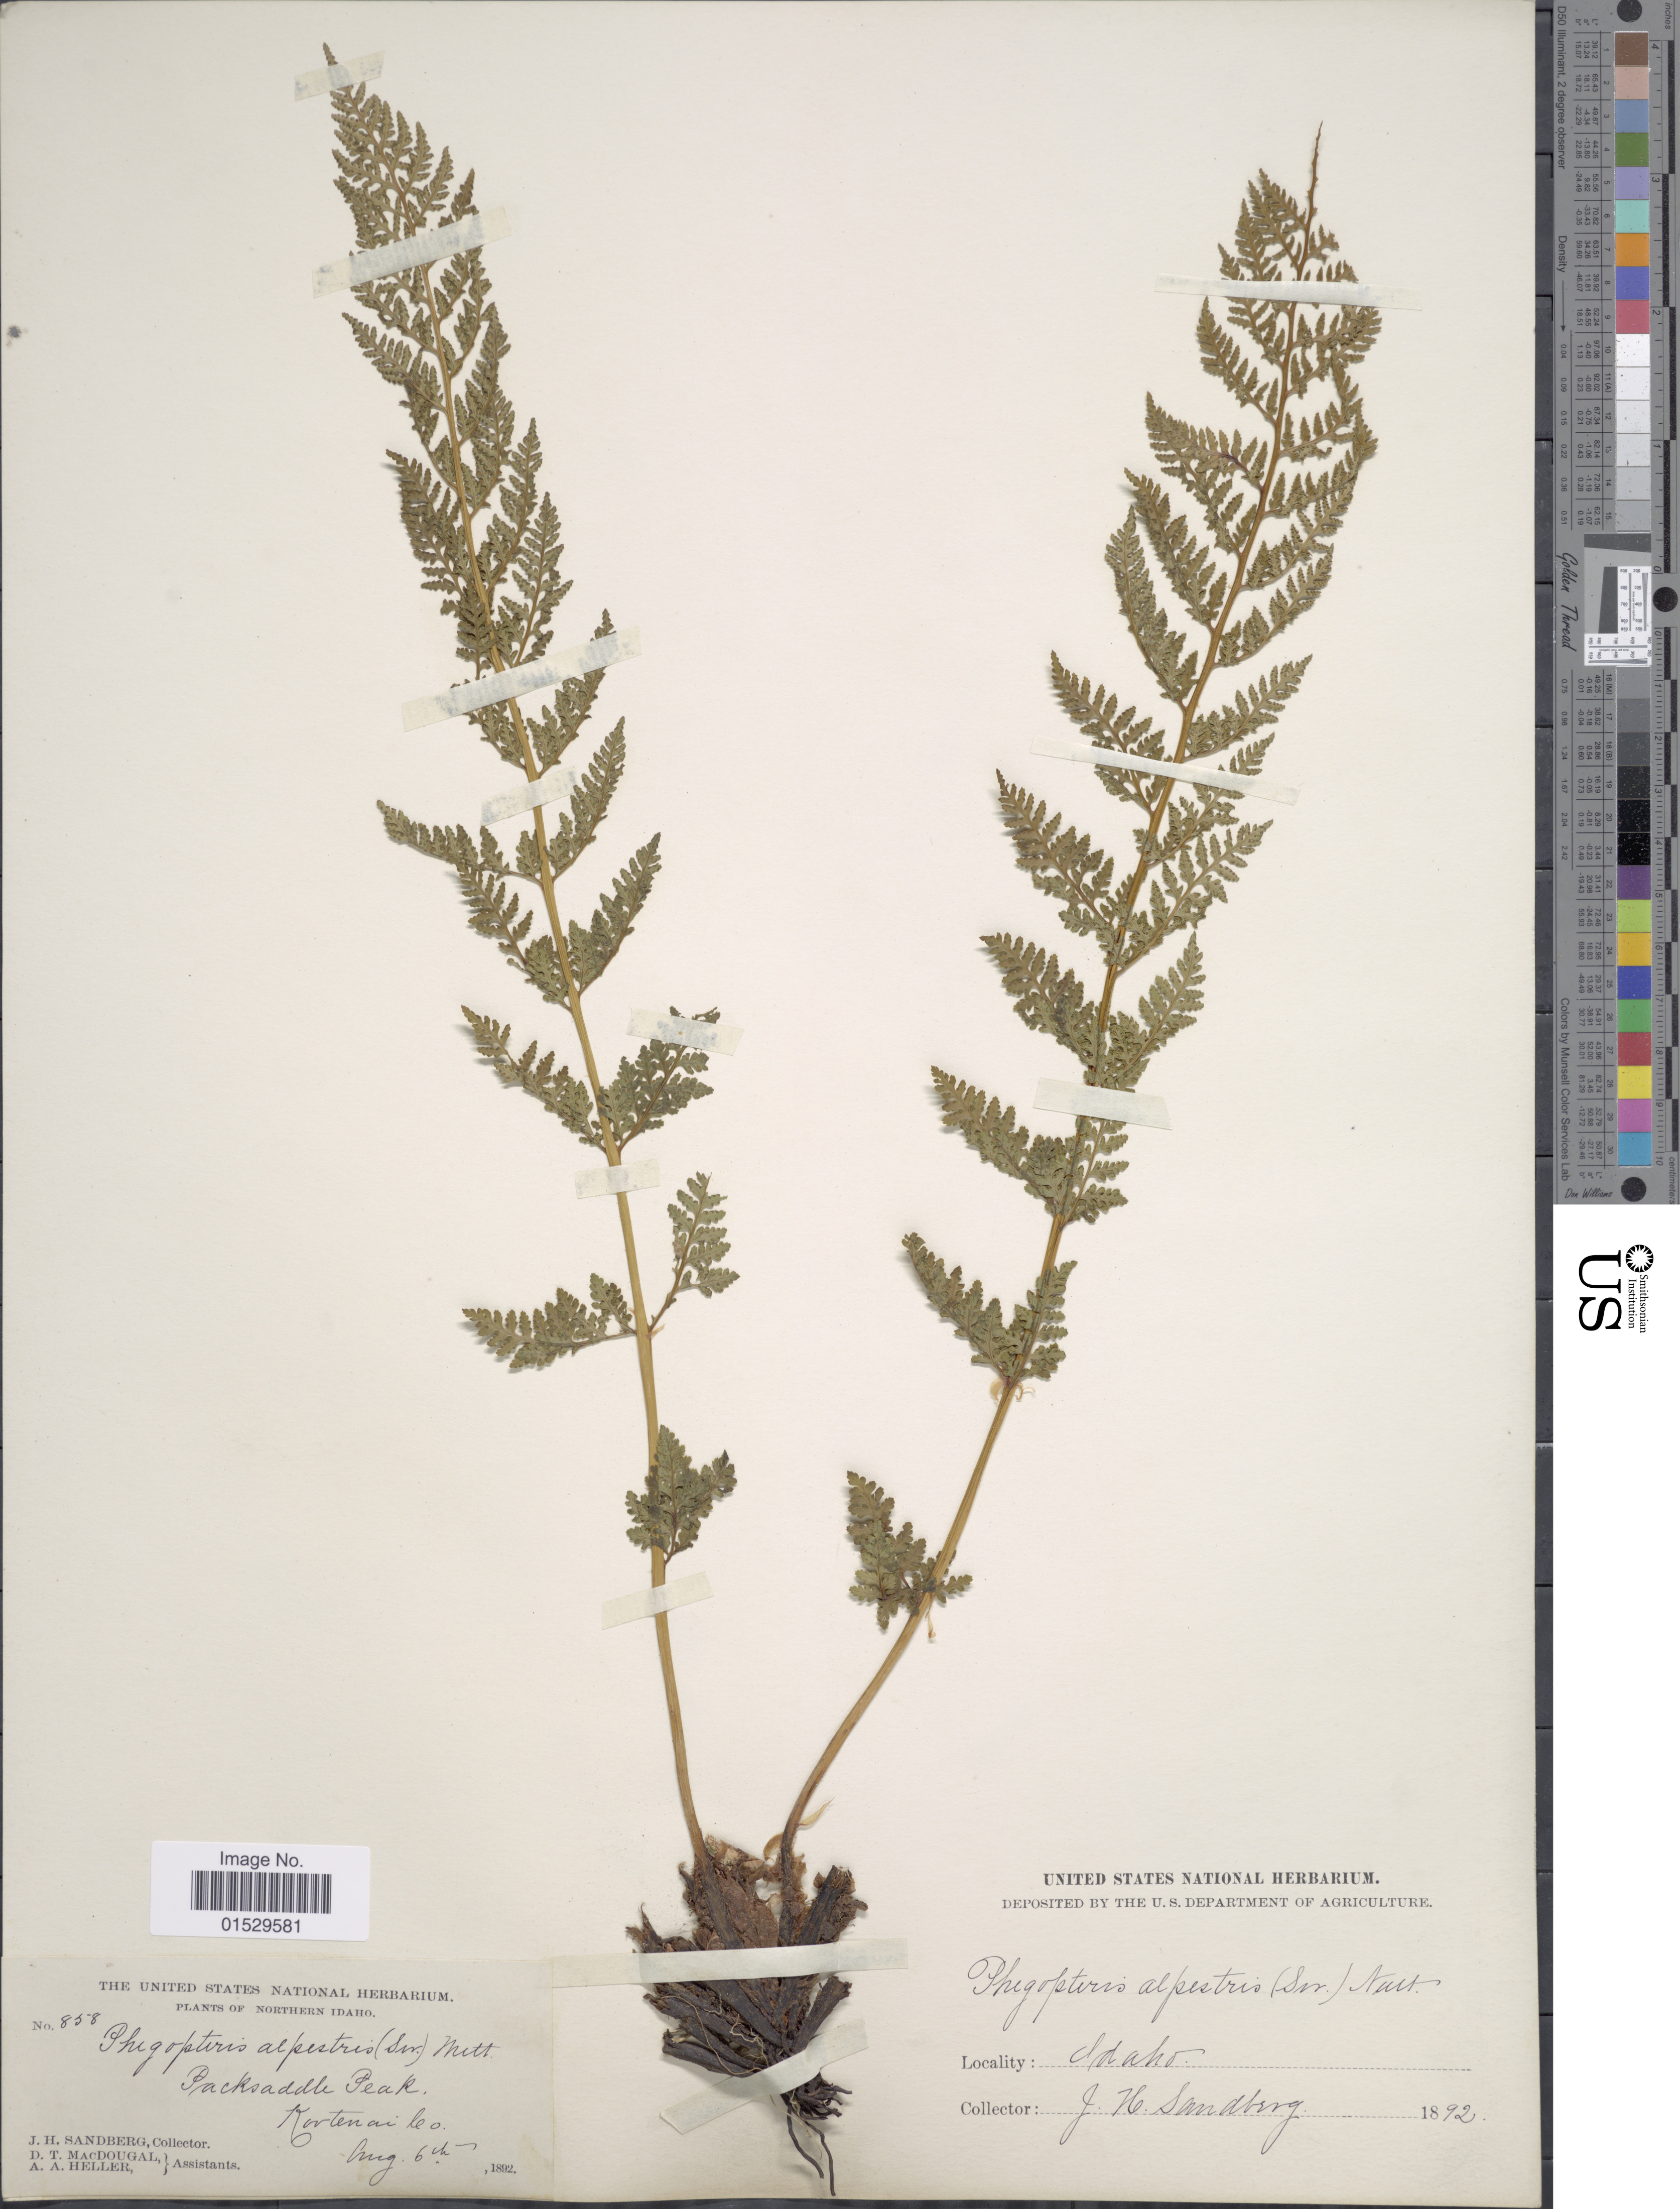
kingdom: Plantae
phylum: Tracheophyta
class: Polypodiopsida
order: Polypodiales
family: Athyriaceae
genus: Athyrium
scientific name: Athyrium distentifolilum subsp. americanum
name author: (Butters) Hultén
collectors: J. H. Sandberg, D. T. MacDougal & A. A. Heller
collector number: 858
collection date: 1892-08-06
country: United States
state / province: Idaho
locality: Northern Idaho, Packsaddle Peak, Kootenai Co.